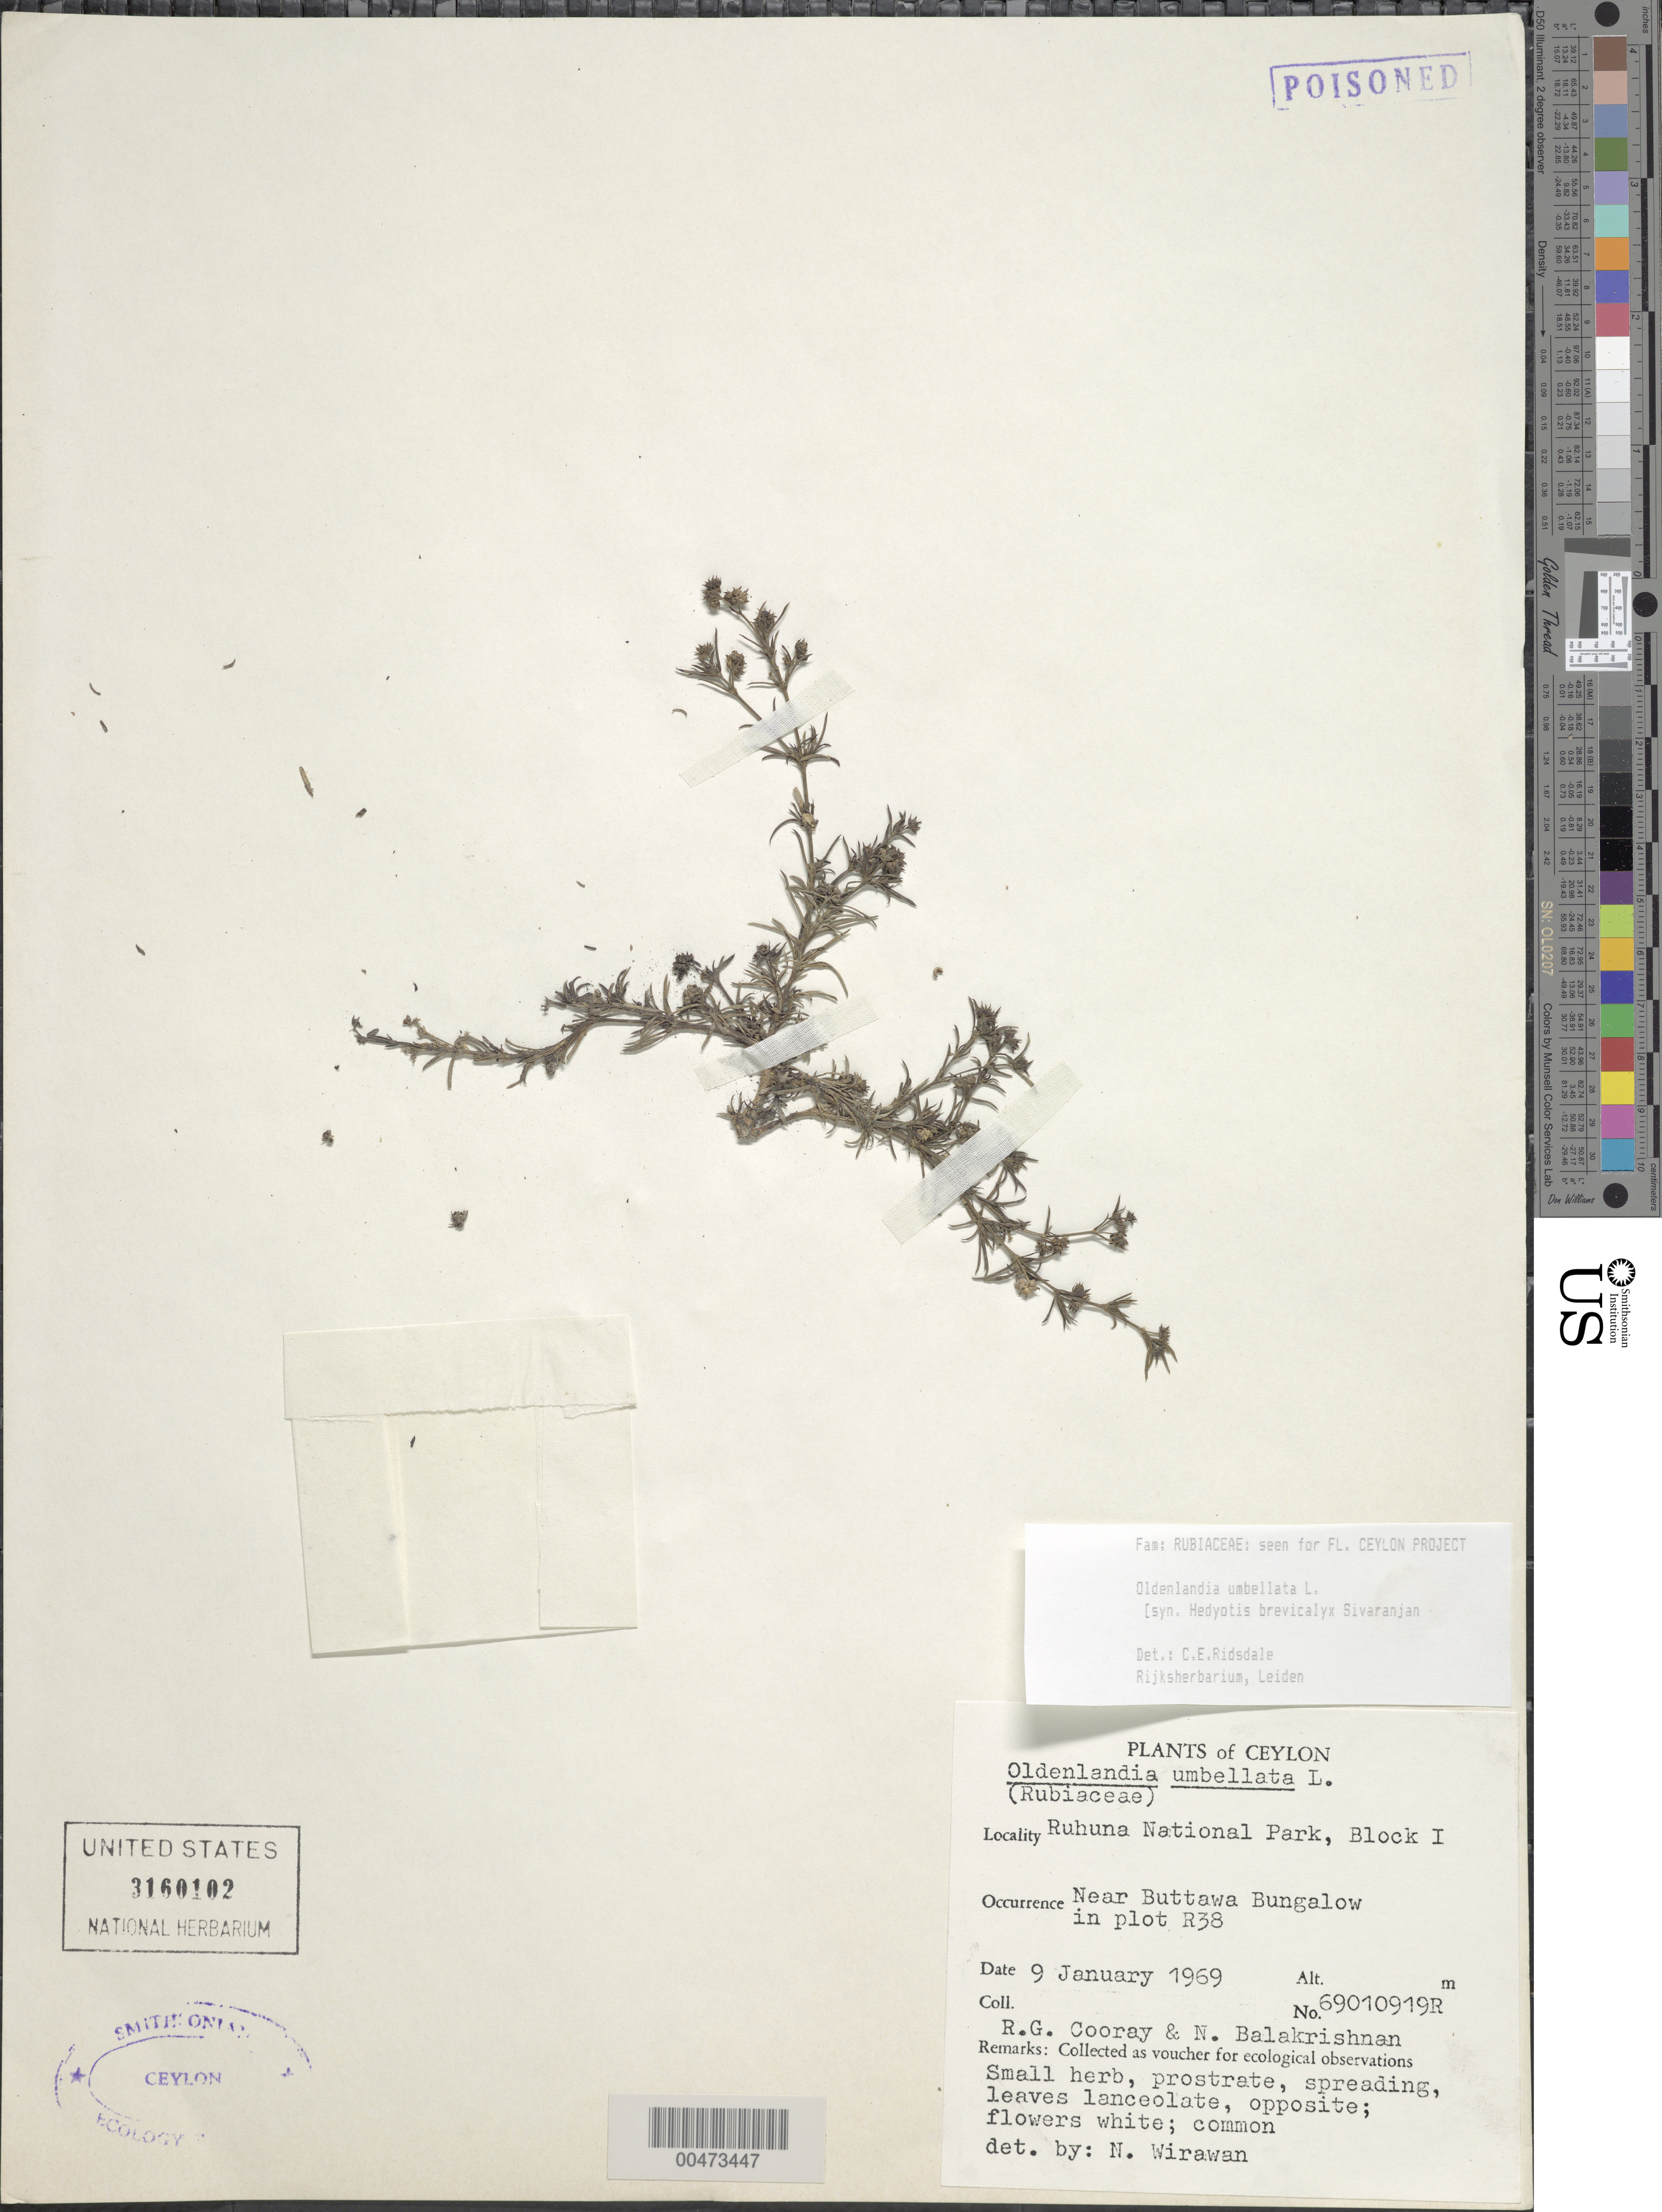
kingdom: Plantae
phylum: Tracheophyta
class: Magnoliopsida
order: Gentianales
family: Rubiaceae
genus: Oldenlandia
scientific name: Oldenlandia umbellata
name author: L.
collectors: R. Cooray & N. Balakrishnan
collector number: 69010919R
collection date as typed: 09 Jan 1969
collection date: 1969-01-09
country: Sri Lanka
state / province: Southern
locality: Ruhuna Natl. Park, Block I, near Buttawa Bungalow in plot R38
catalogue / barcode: US 3160102